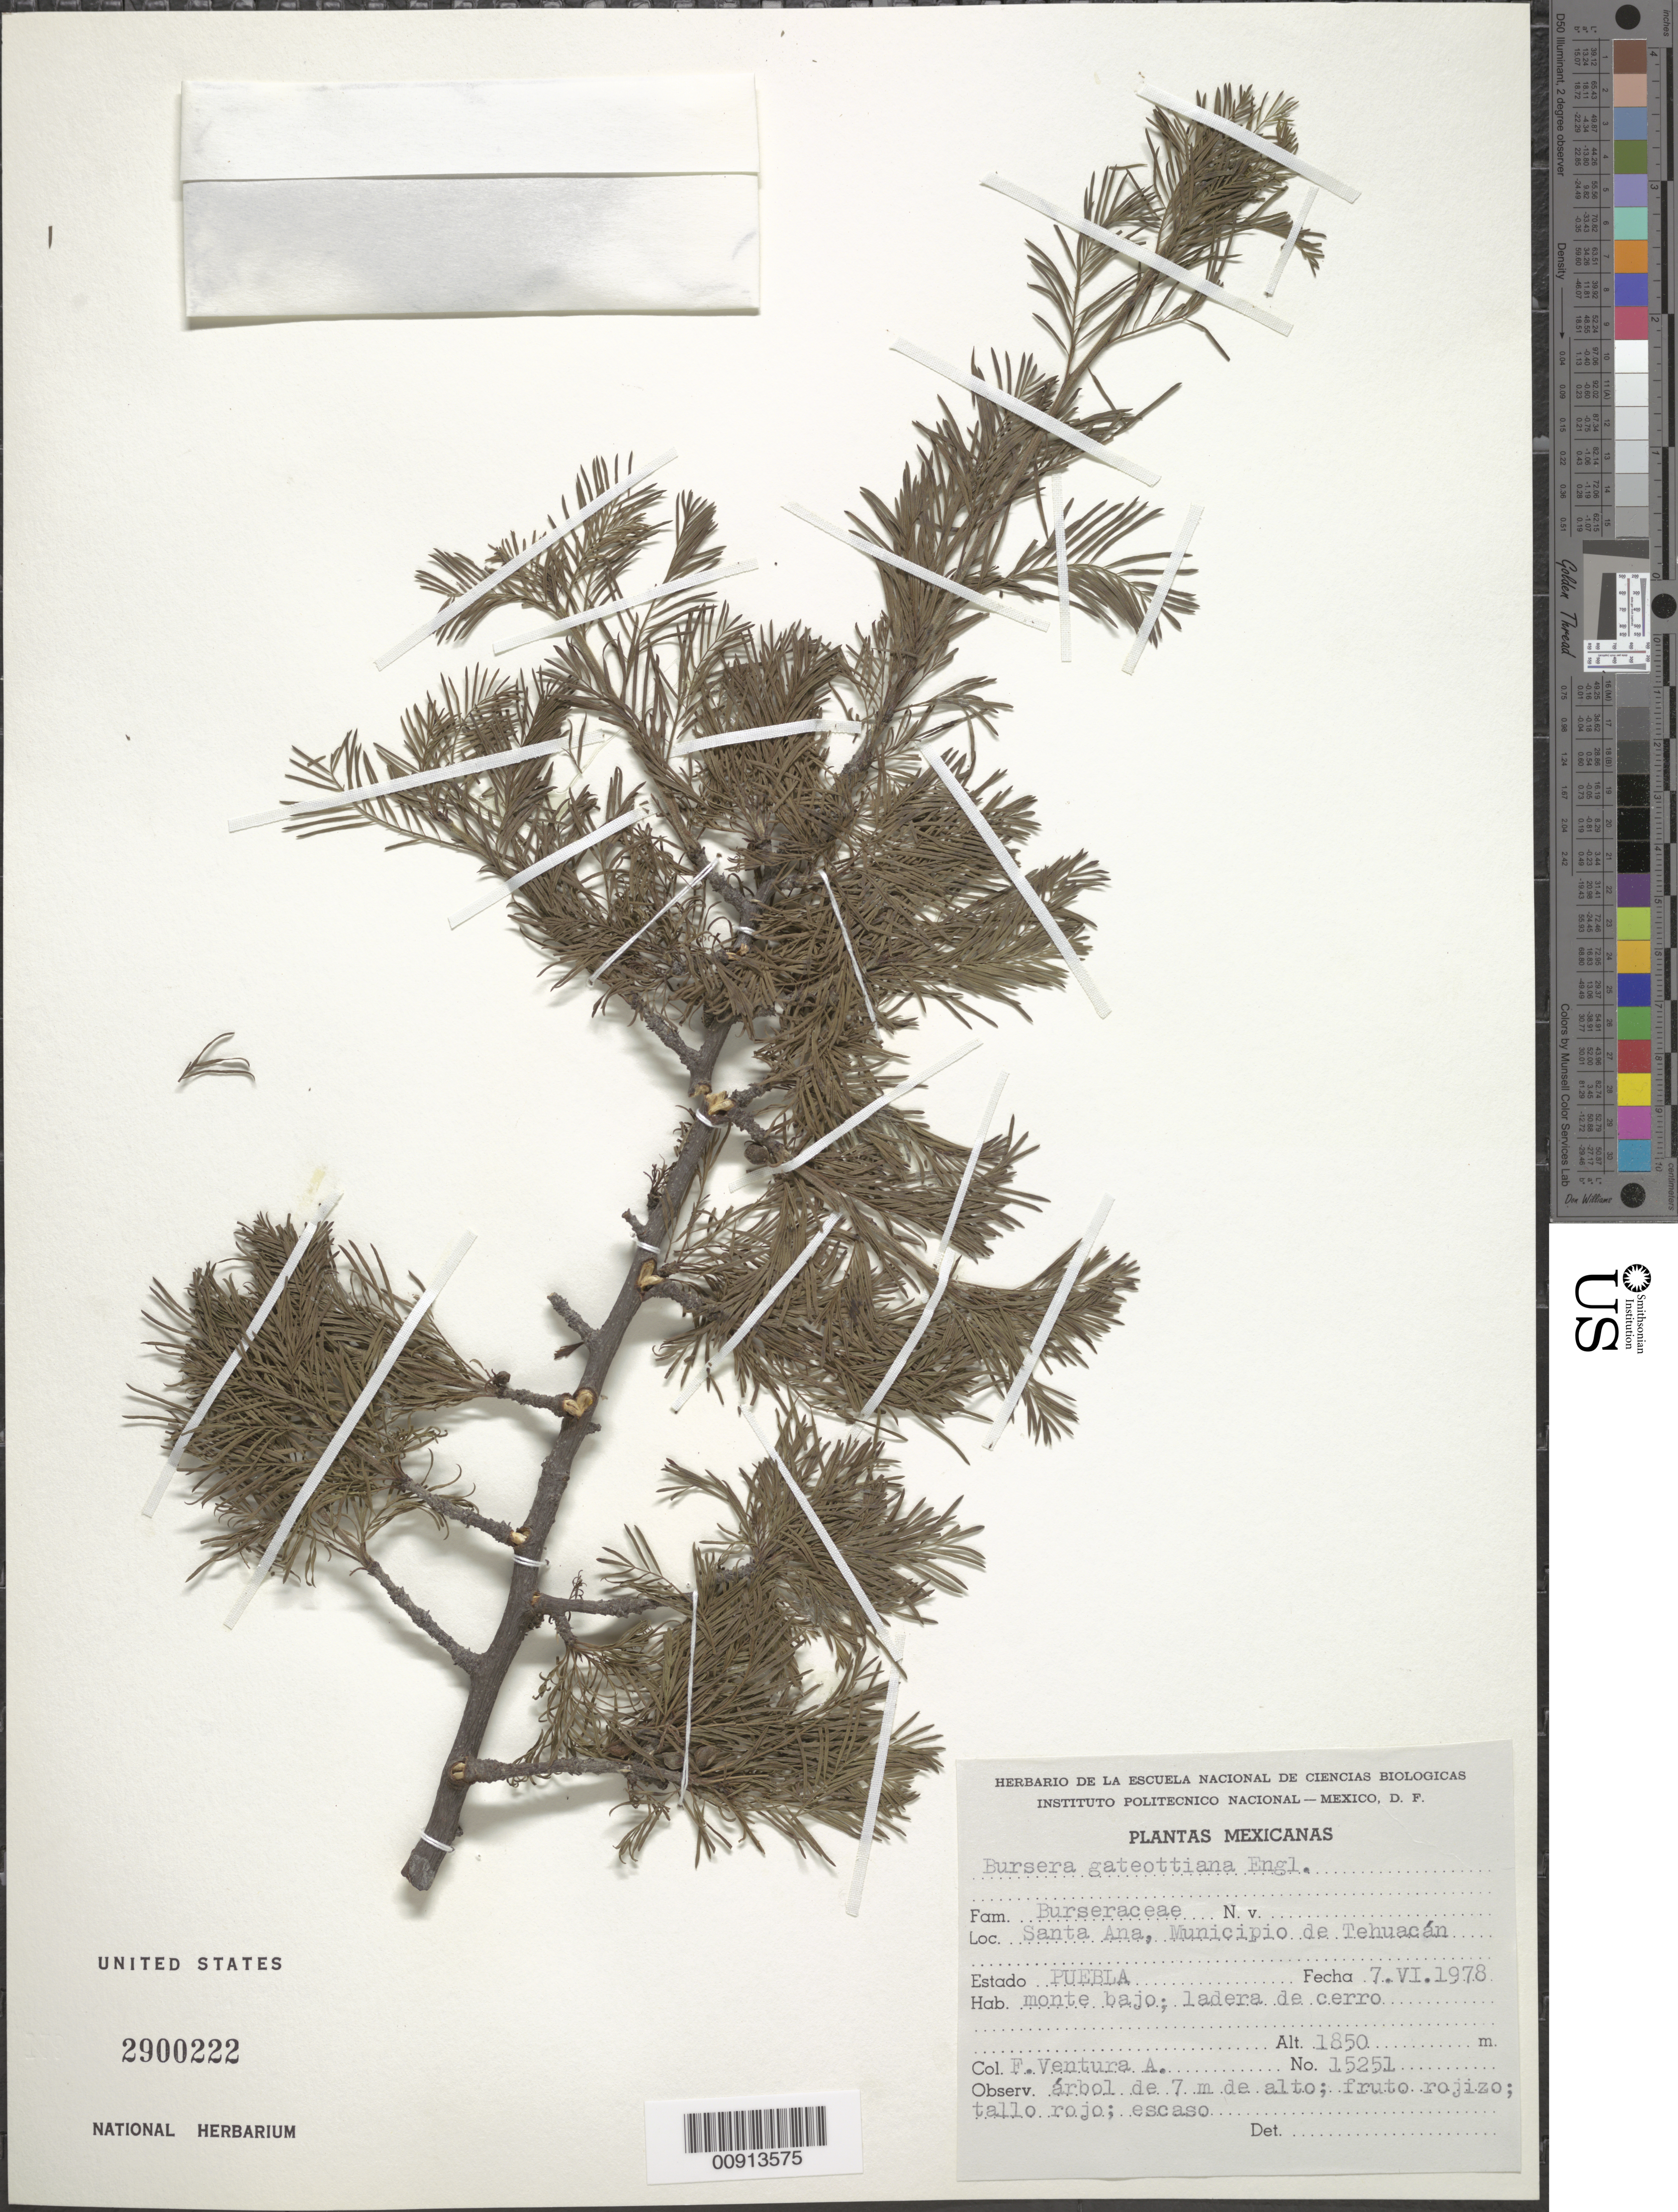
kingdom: Plantae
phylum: Tracheophyta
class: Magnoliopsida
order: Sapindales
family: Burseraceae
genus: Bursera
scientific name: Bursera galeottiana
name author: Engl.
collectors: F. Ventura A.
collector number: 15251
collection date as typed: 07 Jun 1978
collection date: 1978-06-07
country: Mexico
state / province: Puebla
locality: Santa Ana, Municipio de Tehuacán, Estado Puebla.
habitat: Monte bajo; ladera de cerro.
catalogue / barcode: US 2900222